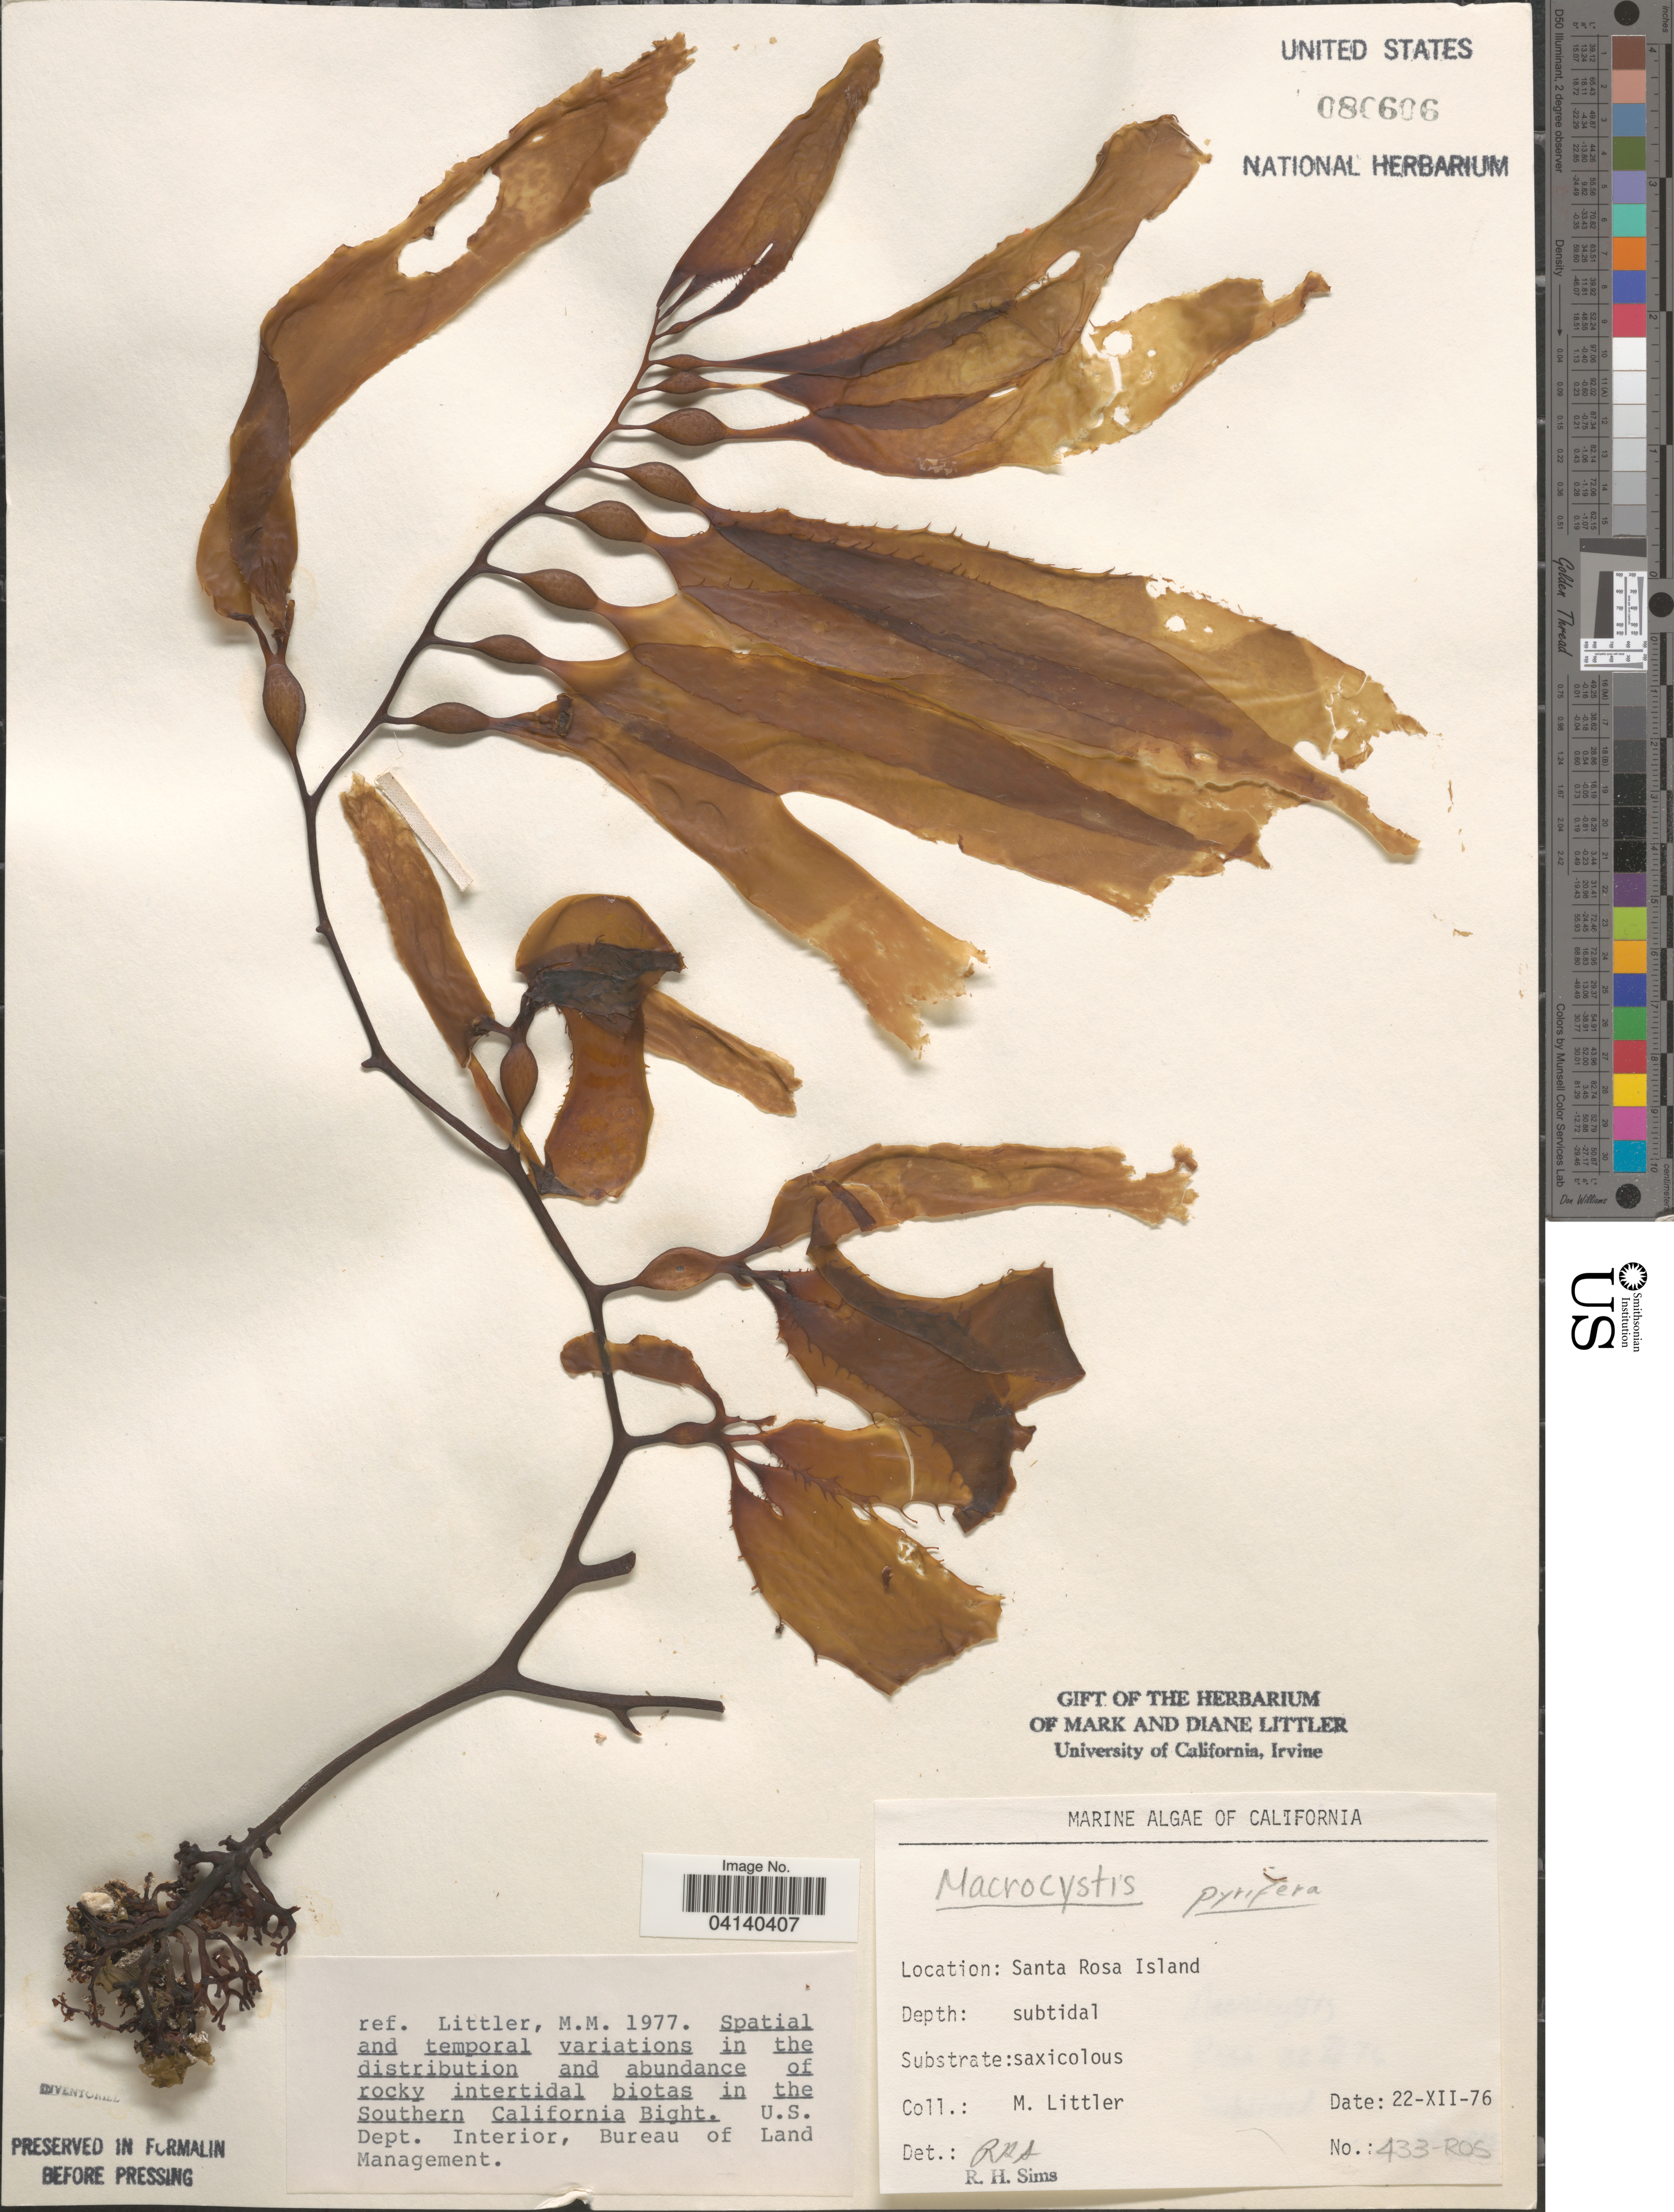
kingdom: Chromista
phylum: Ochrophyta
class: Phaeophyceae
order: Laminariales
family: Laminariaceae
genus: Macrocystis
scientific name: Macrocystis pyrifera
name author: (L.) C. Agardh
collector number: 433-ROS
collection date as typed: Transcribed d/m/y: 22/12/76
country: United States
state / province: California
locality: Santa Rosa Island.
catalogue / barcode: US 80606